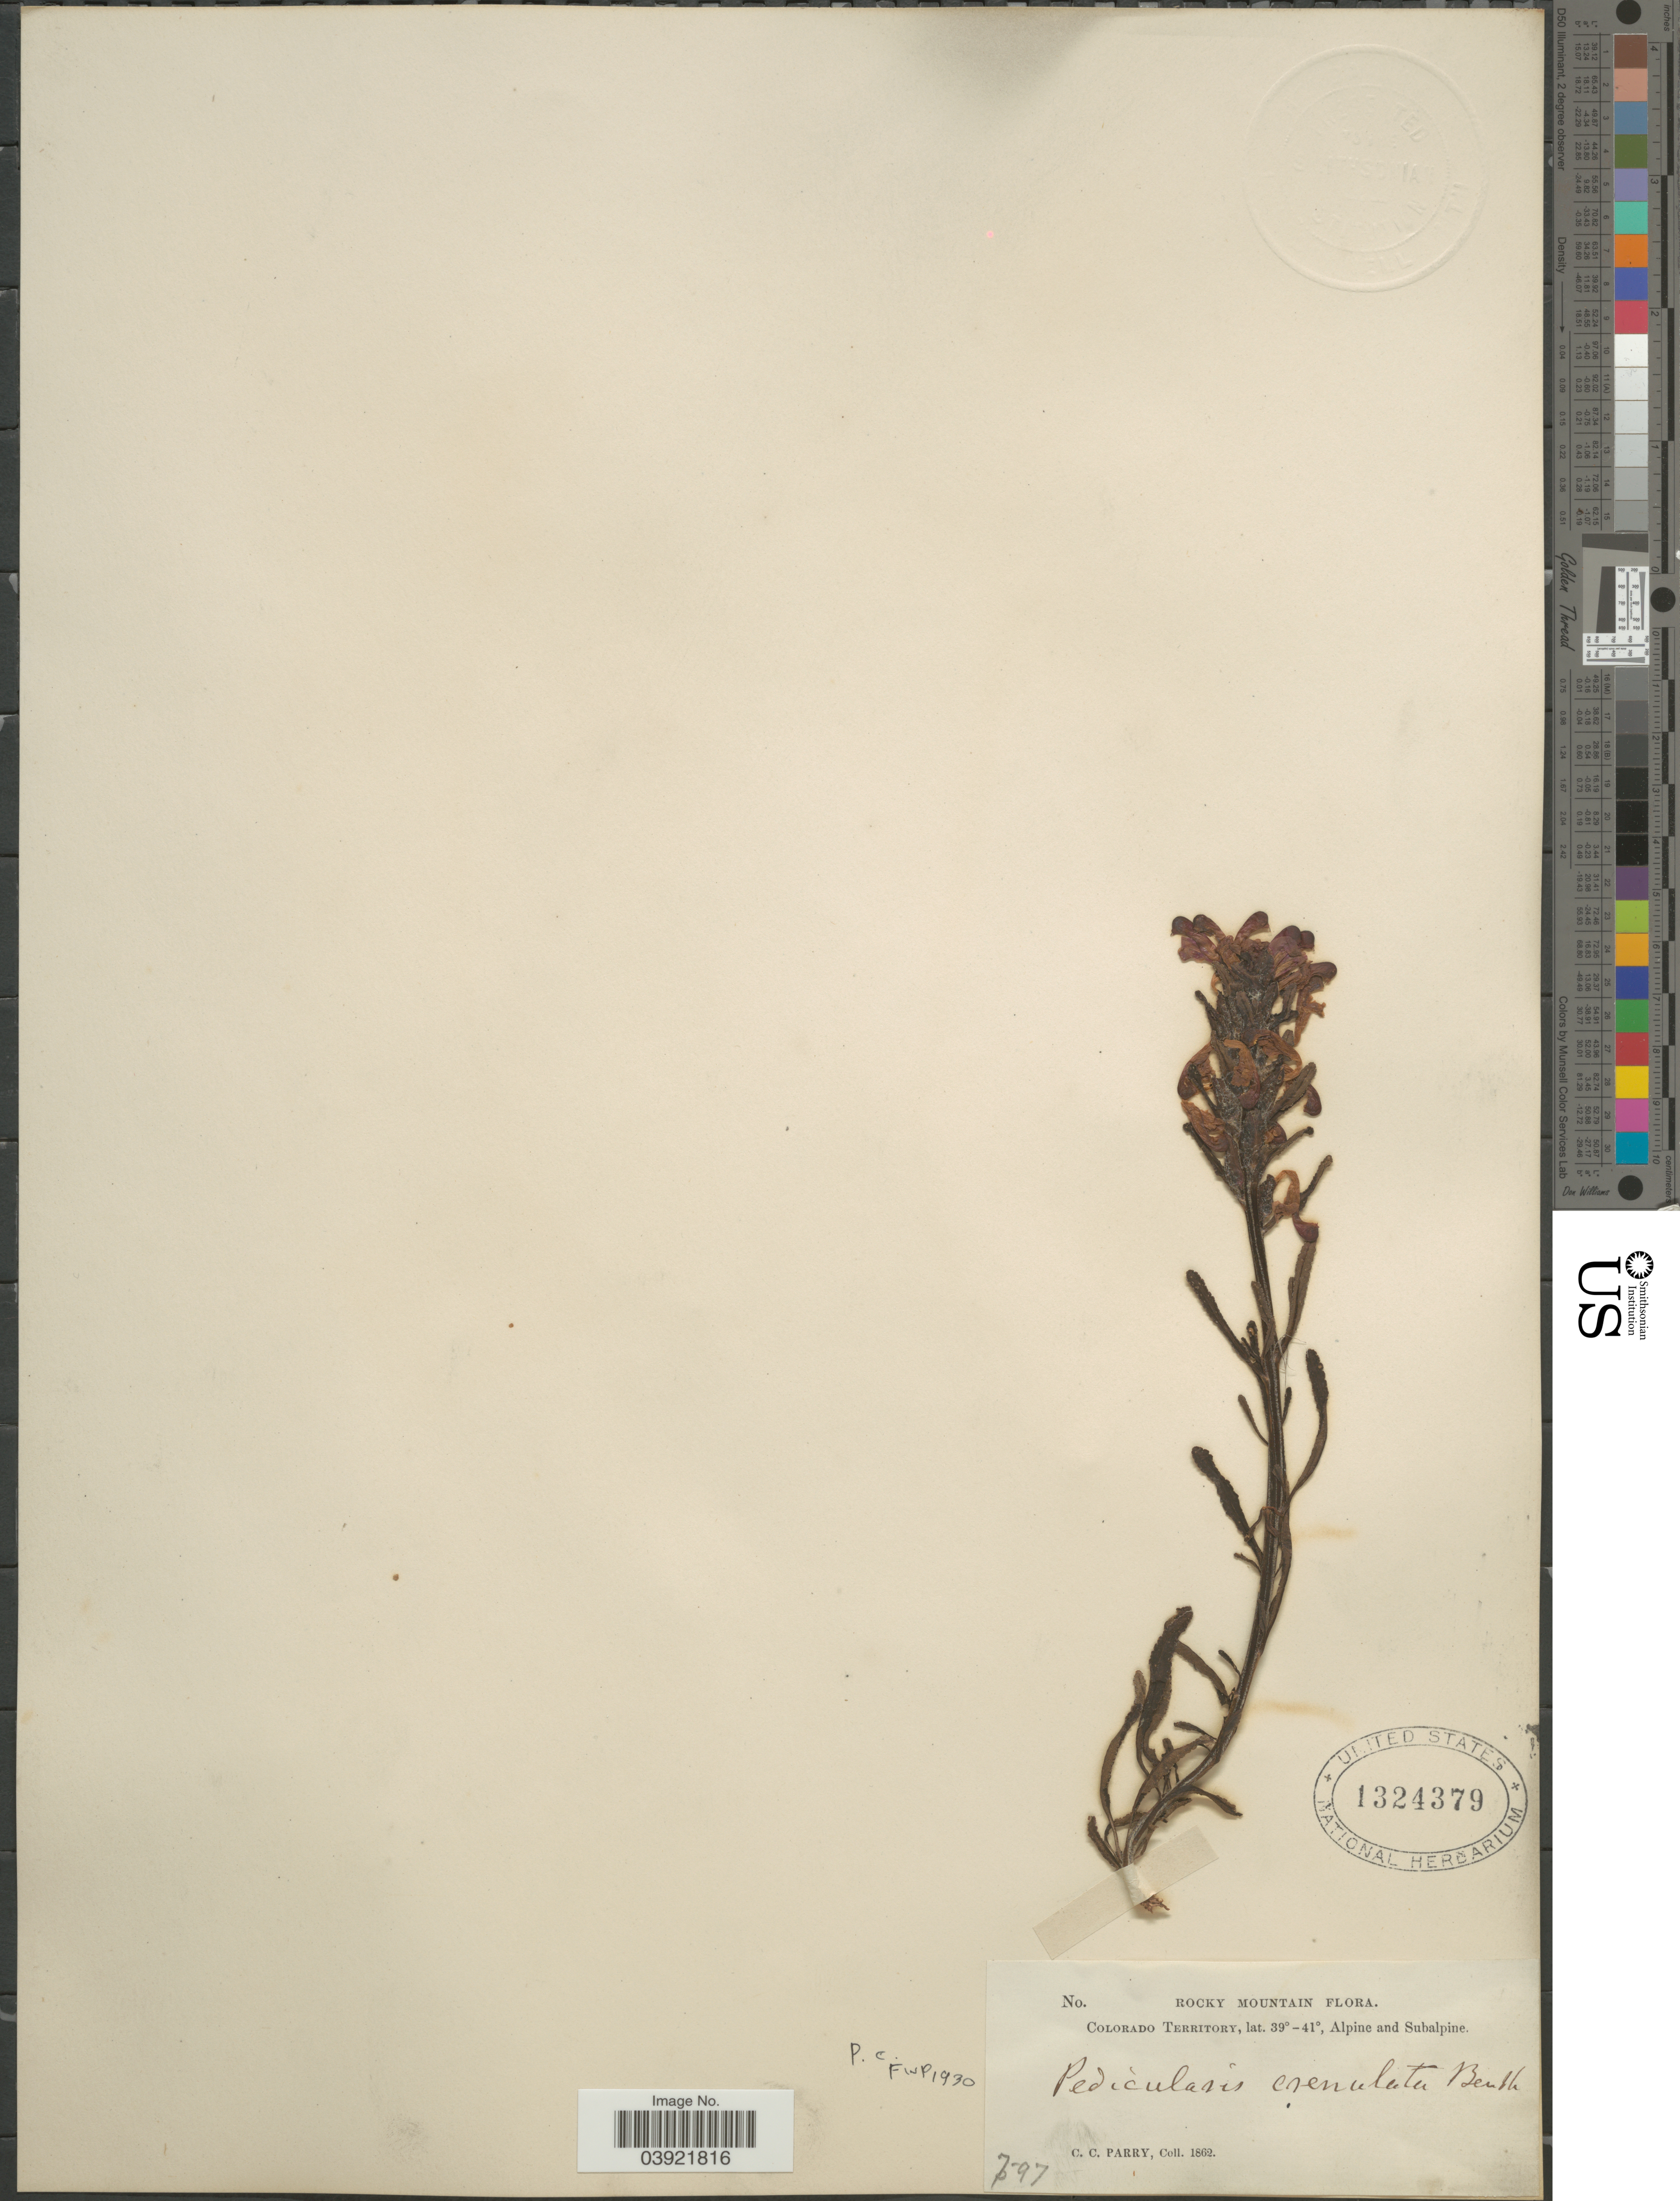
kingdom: Plantae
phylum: Tracheophyta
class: Magnoliopsida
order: Lamiales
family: Orobanchaceae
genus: Pedicularis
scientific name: Pedicularis crenulata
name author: Benth.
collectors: C. C. Parry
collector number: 797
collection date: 1862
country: United States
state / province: Colorado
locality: Rocky Mountain. Colorado Territory, Alpine and Subalpine.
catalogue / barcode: US 1324379